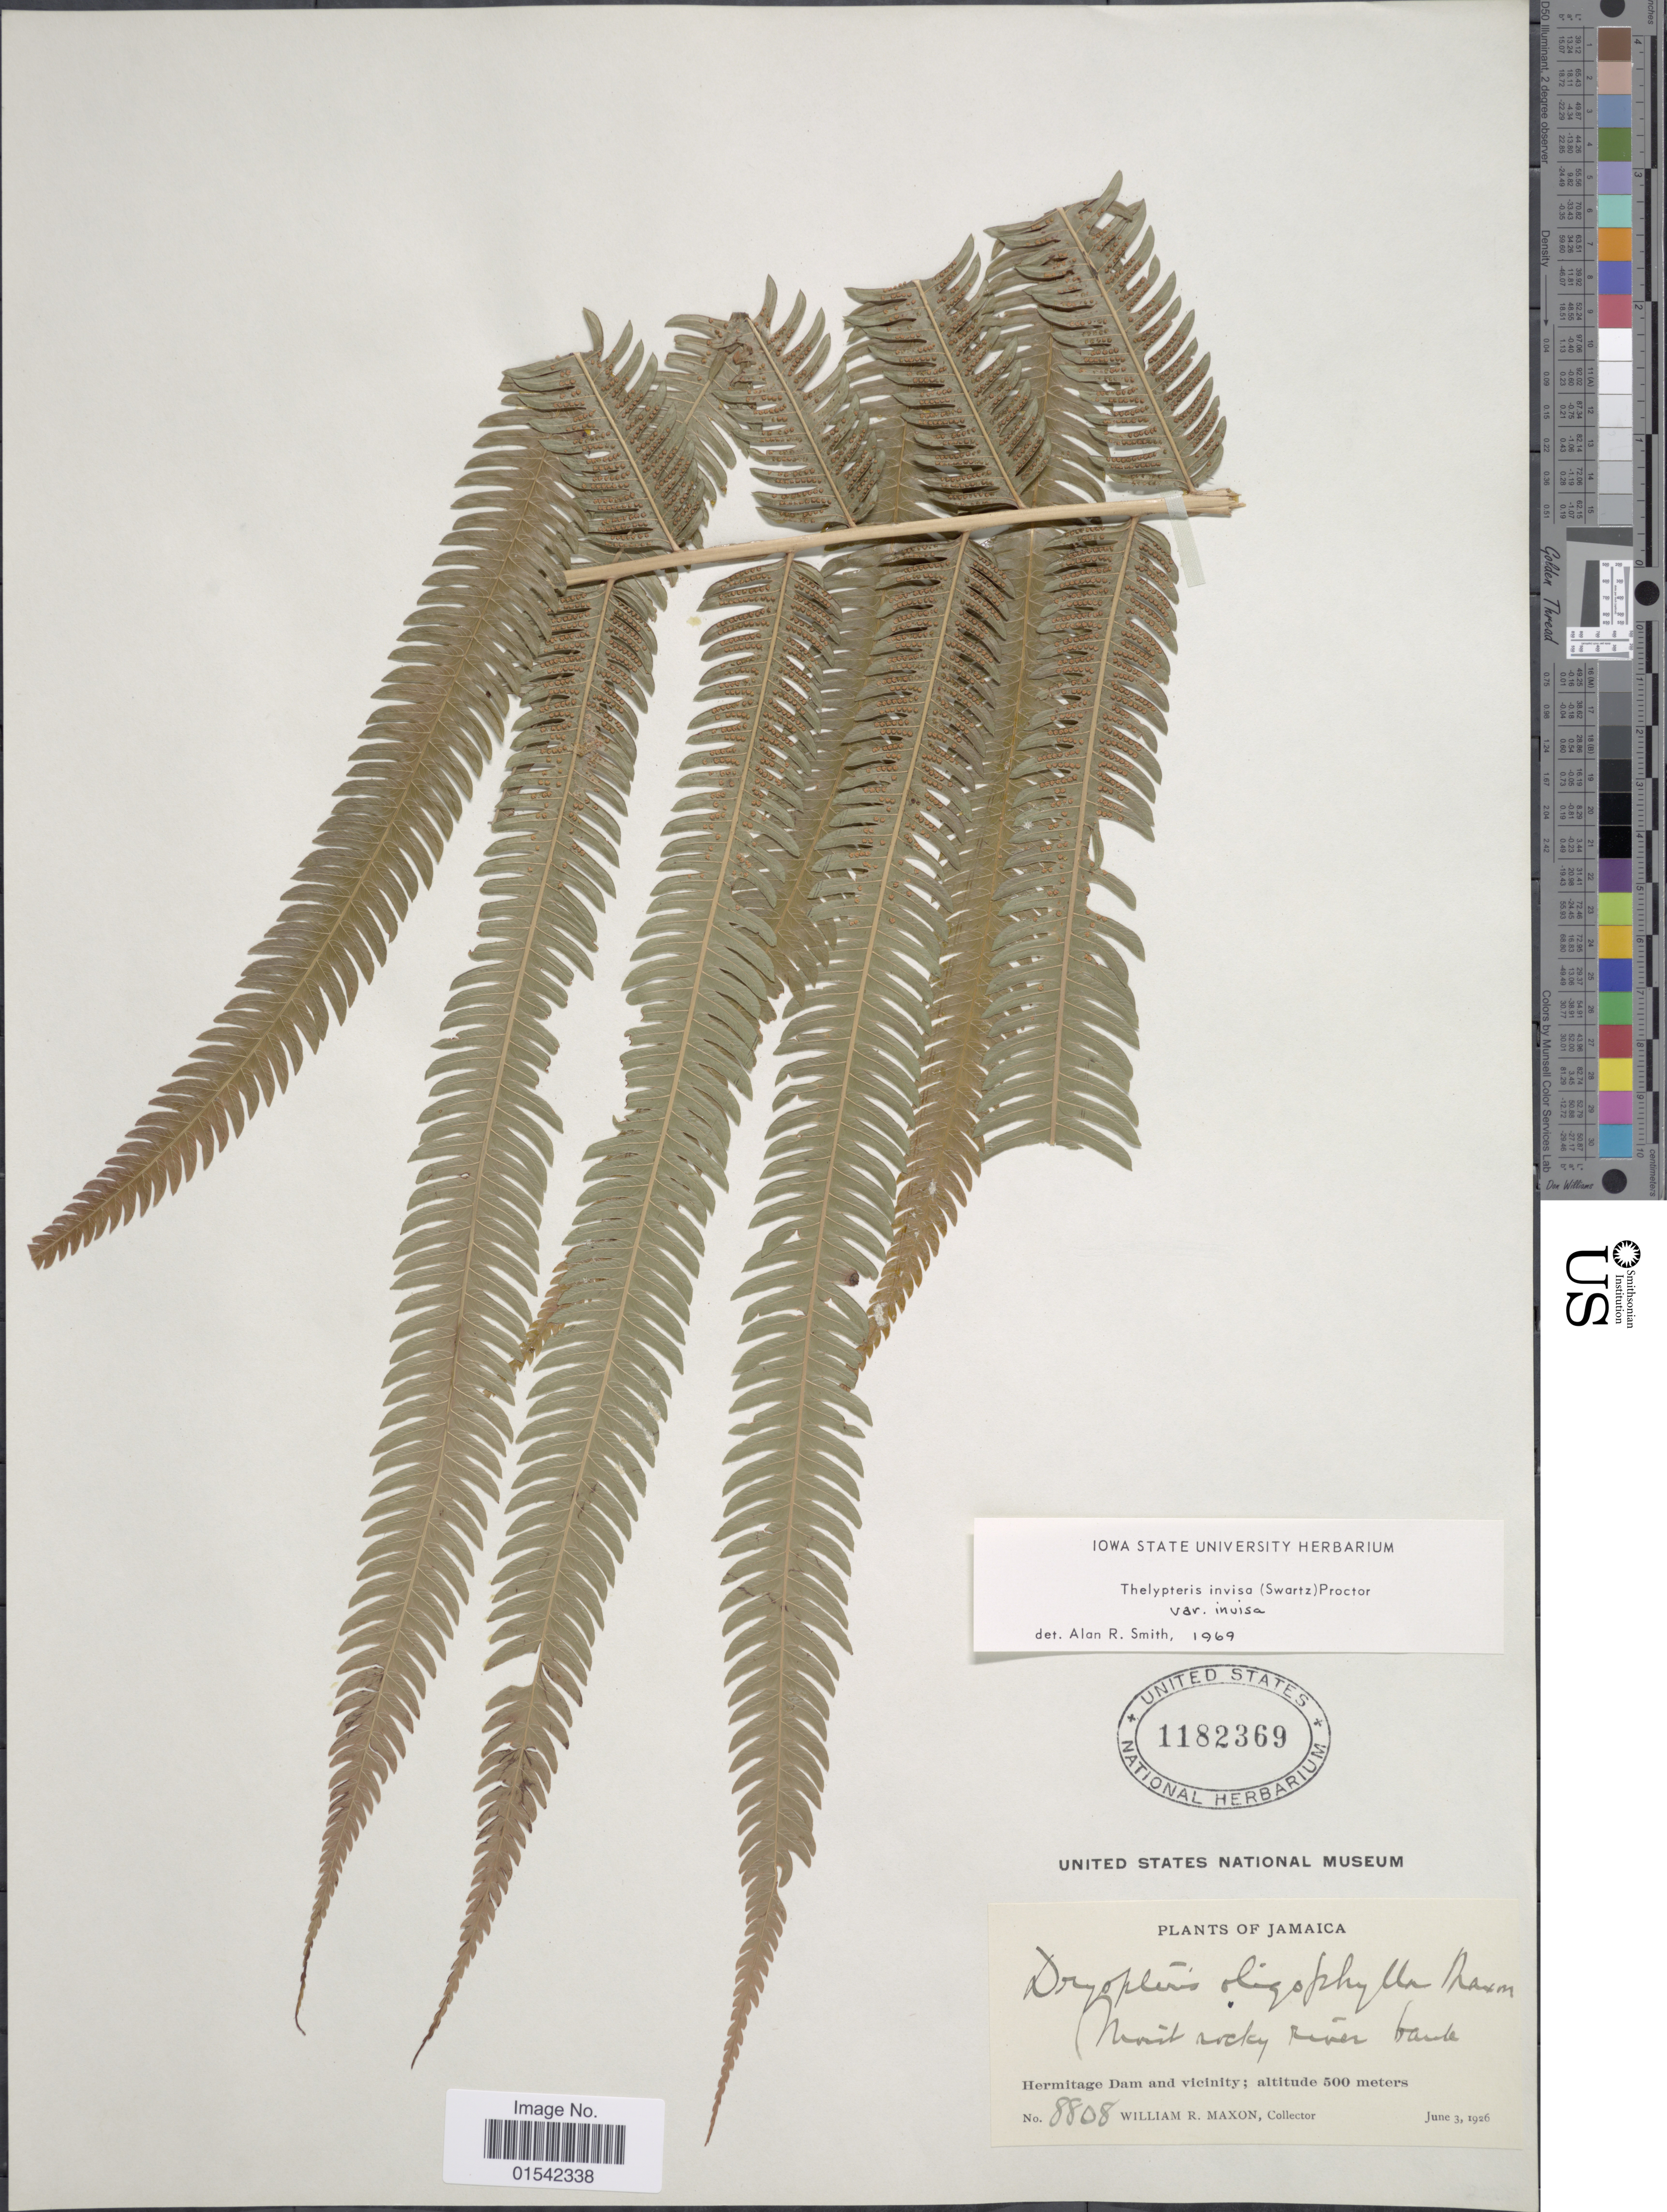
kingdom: Plantae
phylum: Tracheophyta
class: Polypodiopsida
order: Polypodiales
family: Thelypteridaceae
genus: Cyclosorus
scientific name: Cyclosorus grandis (A.R. Sm.) comb. nov., ined 2015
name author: (A.R. Sm.)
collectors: W. R. Maxon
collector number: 8808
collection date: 1926-06-03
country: Jamaica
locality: Hermitage Dam and vicinity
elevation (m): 500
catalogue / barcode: US 1182369